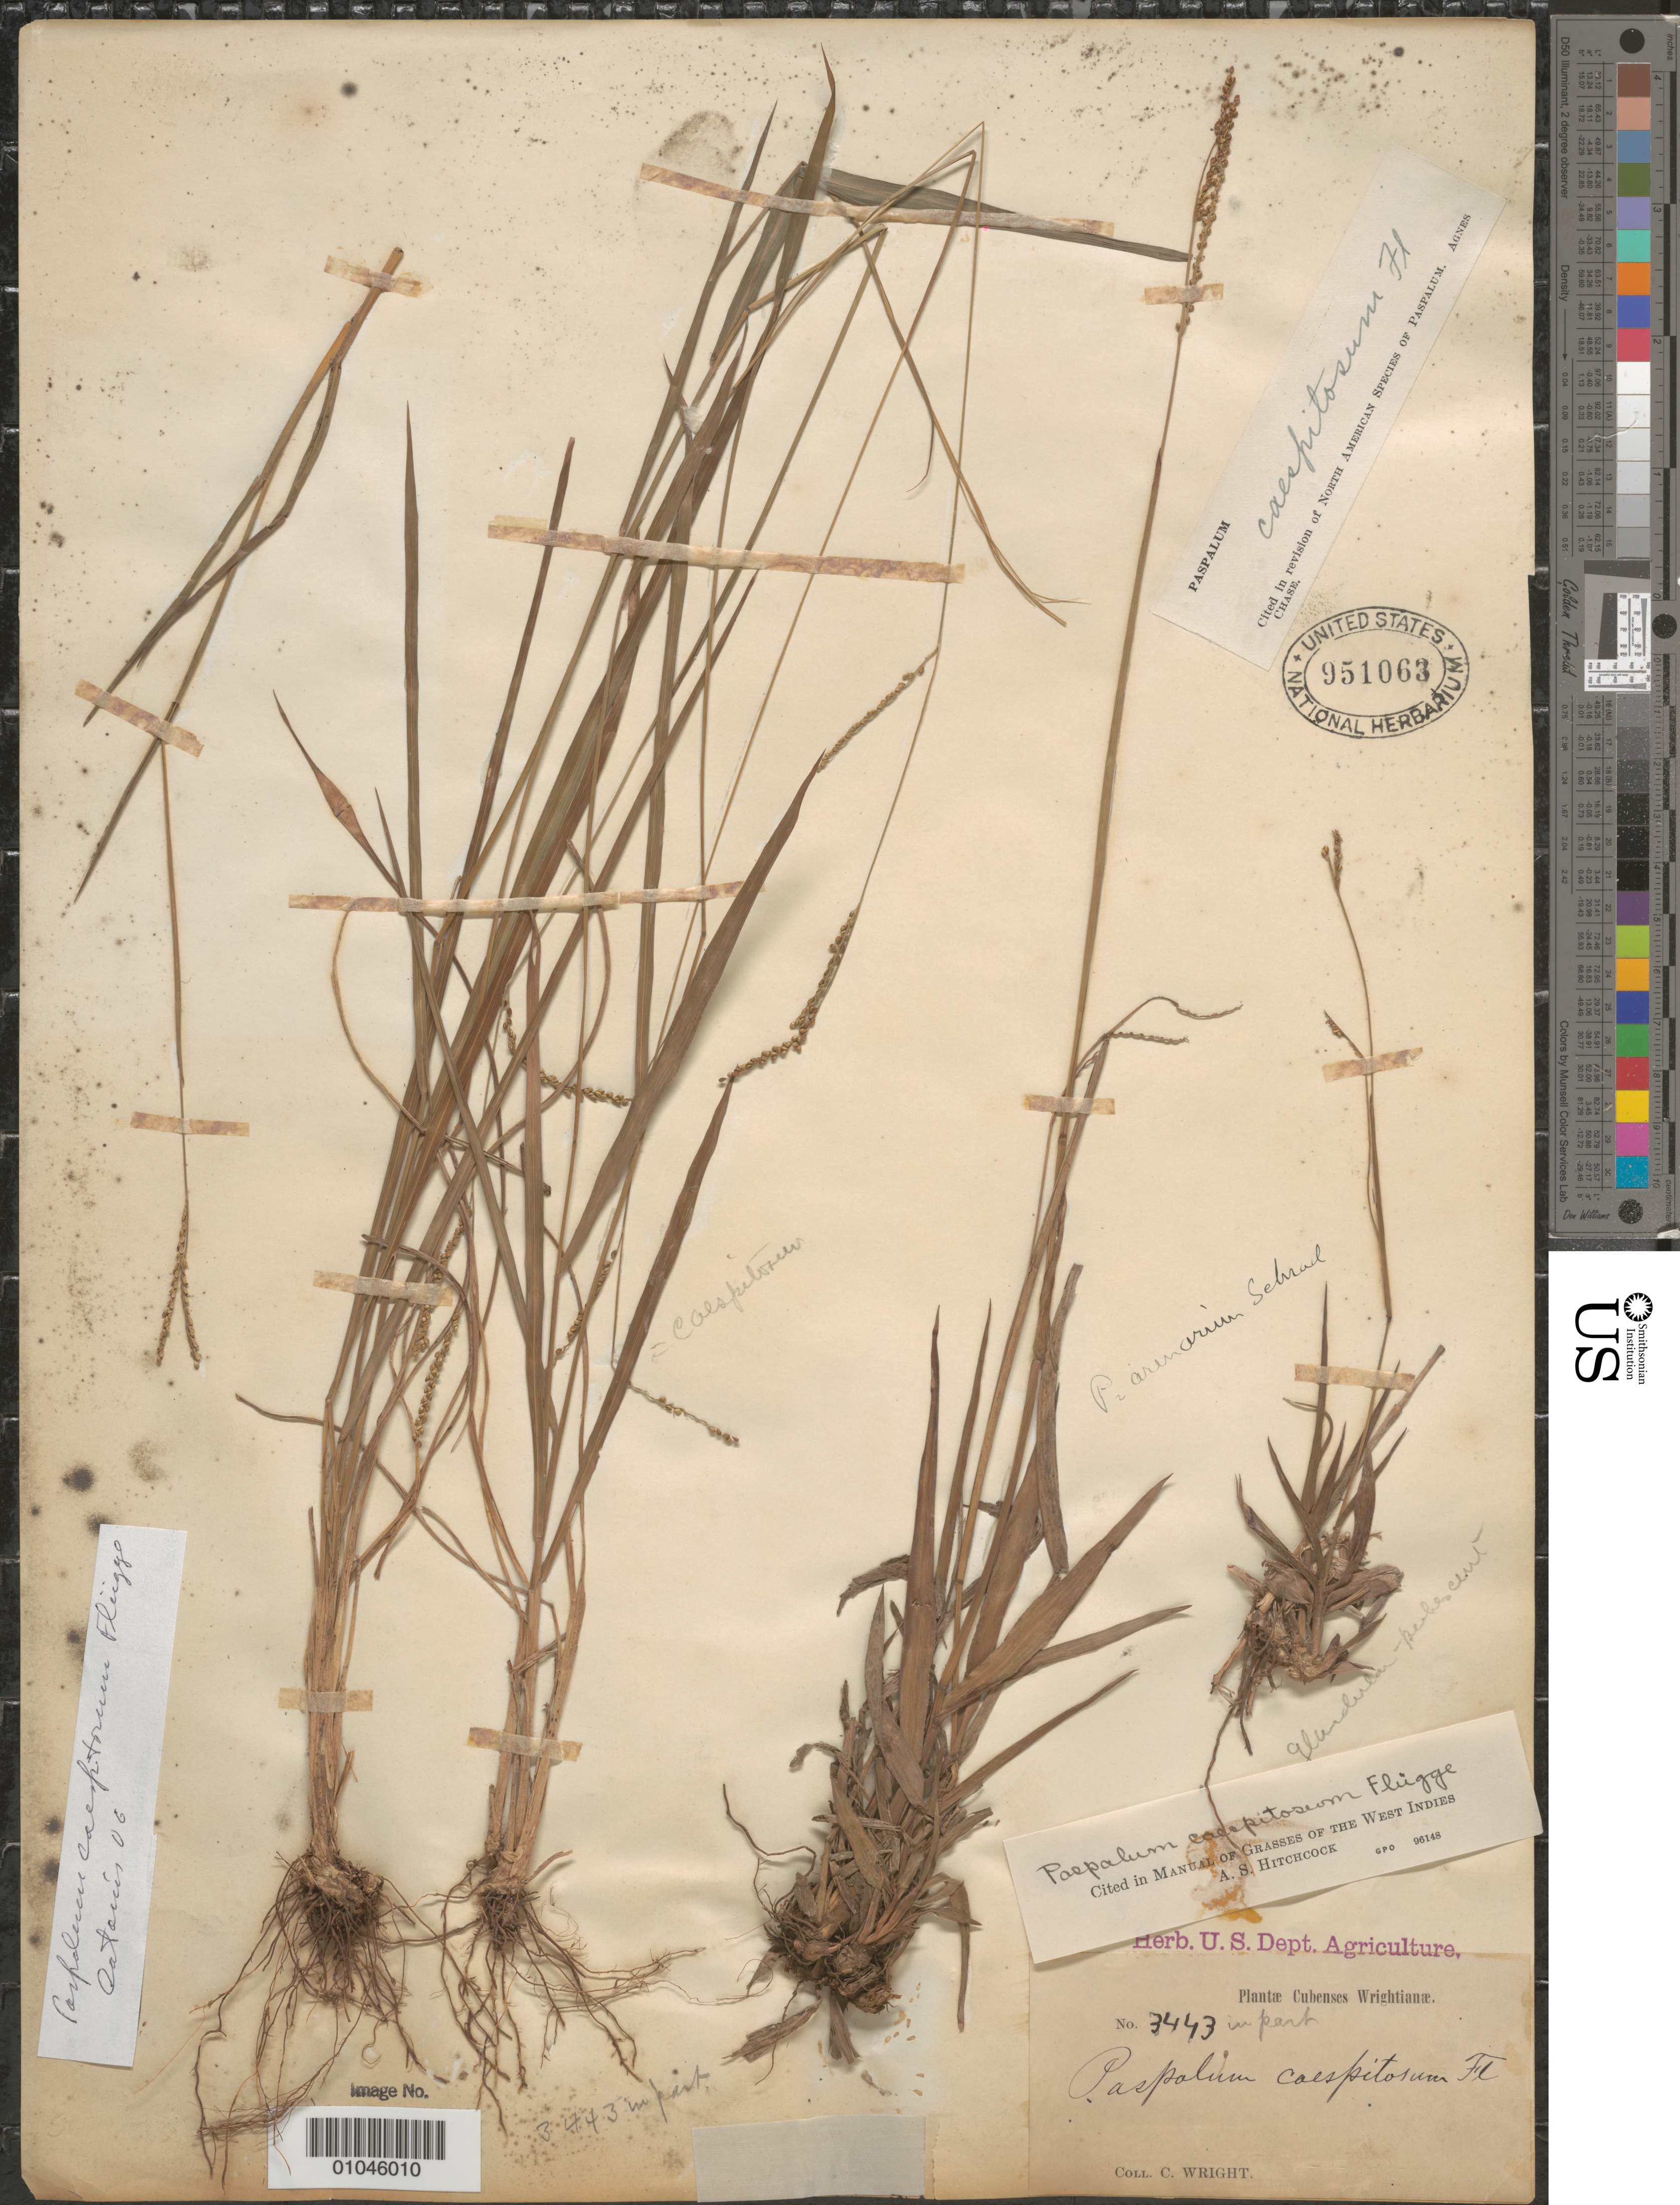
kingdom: Plantae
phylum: Tracheophyta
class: Liliopsida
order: Poales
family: Poaceae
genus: Paspalum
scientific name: Paspalum caespitosum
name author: Flüggé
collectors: C. Wright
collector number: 3443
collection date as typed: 1800 to 1899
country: Cuba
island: Cuba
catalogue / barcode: US 951063